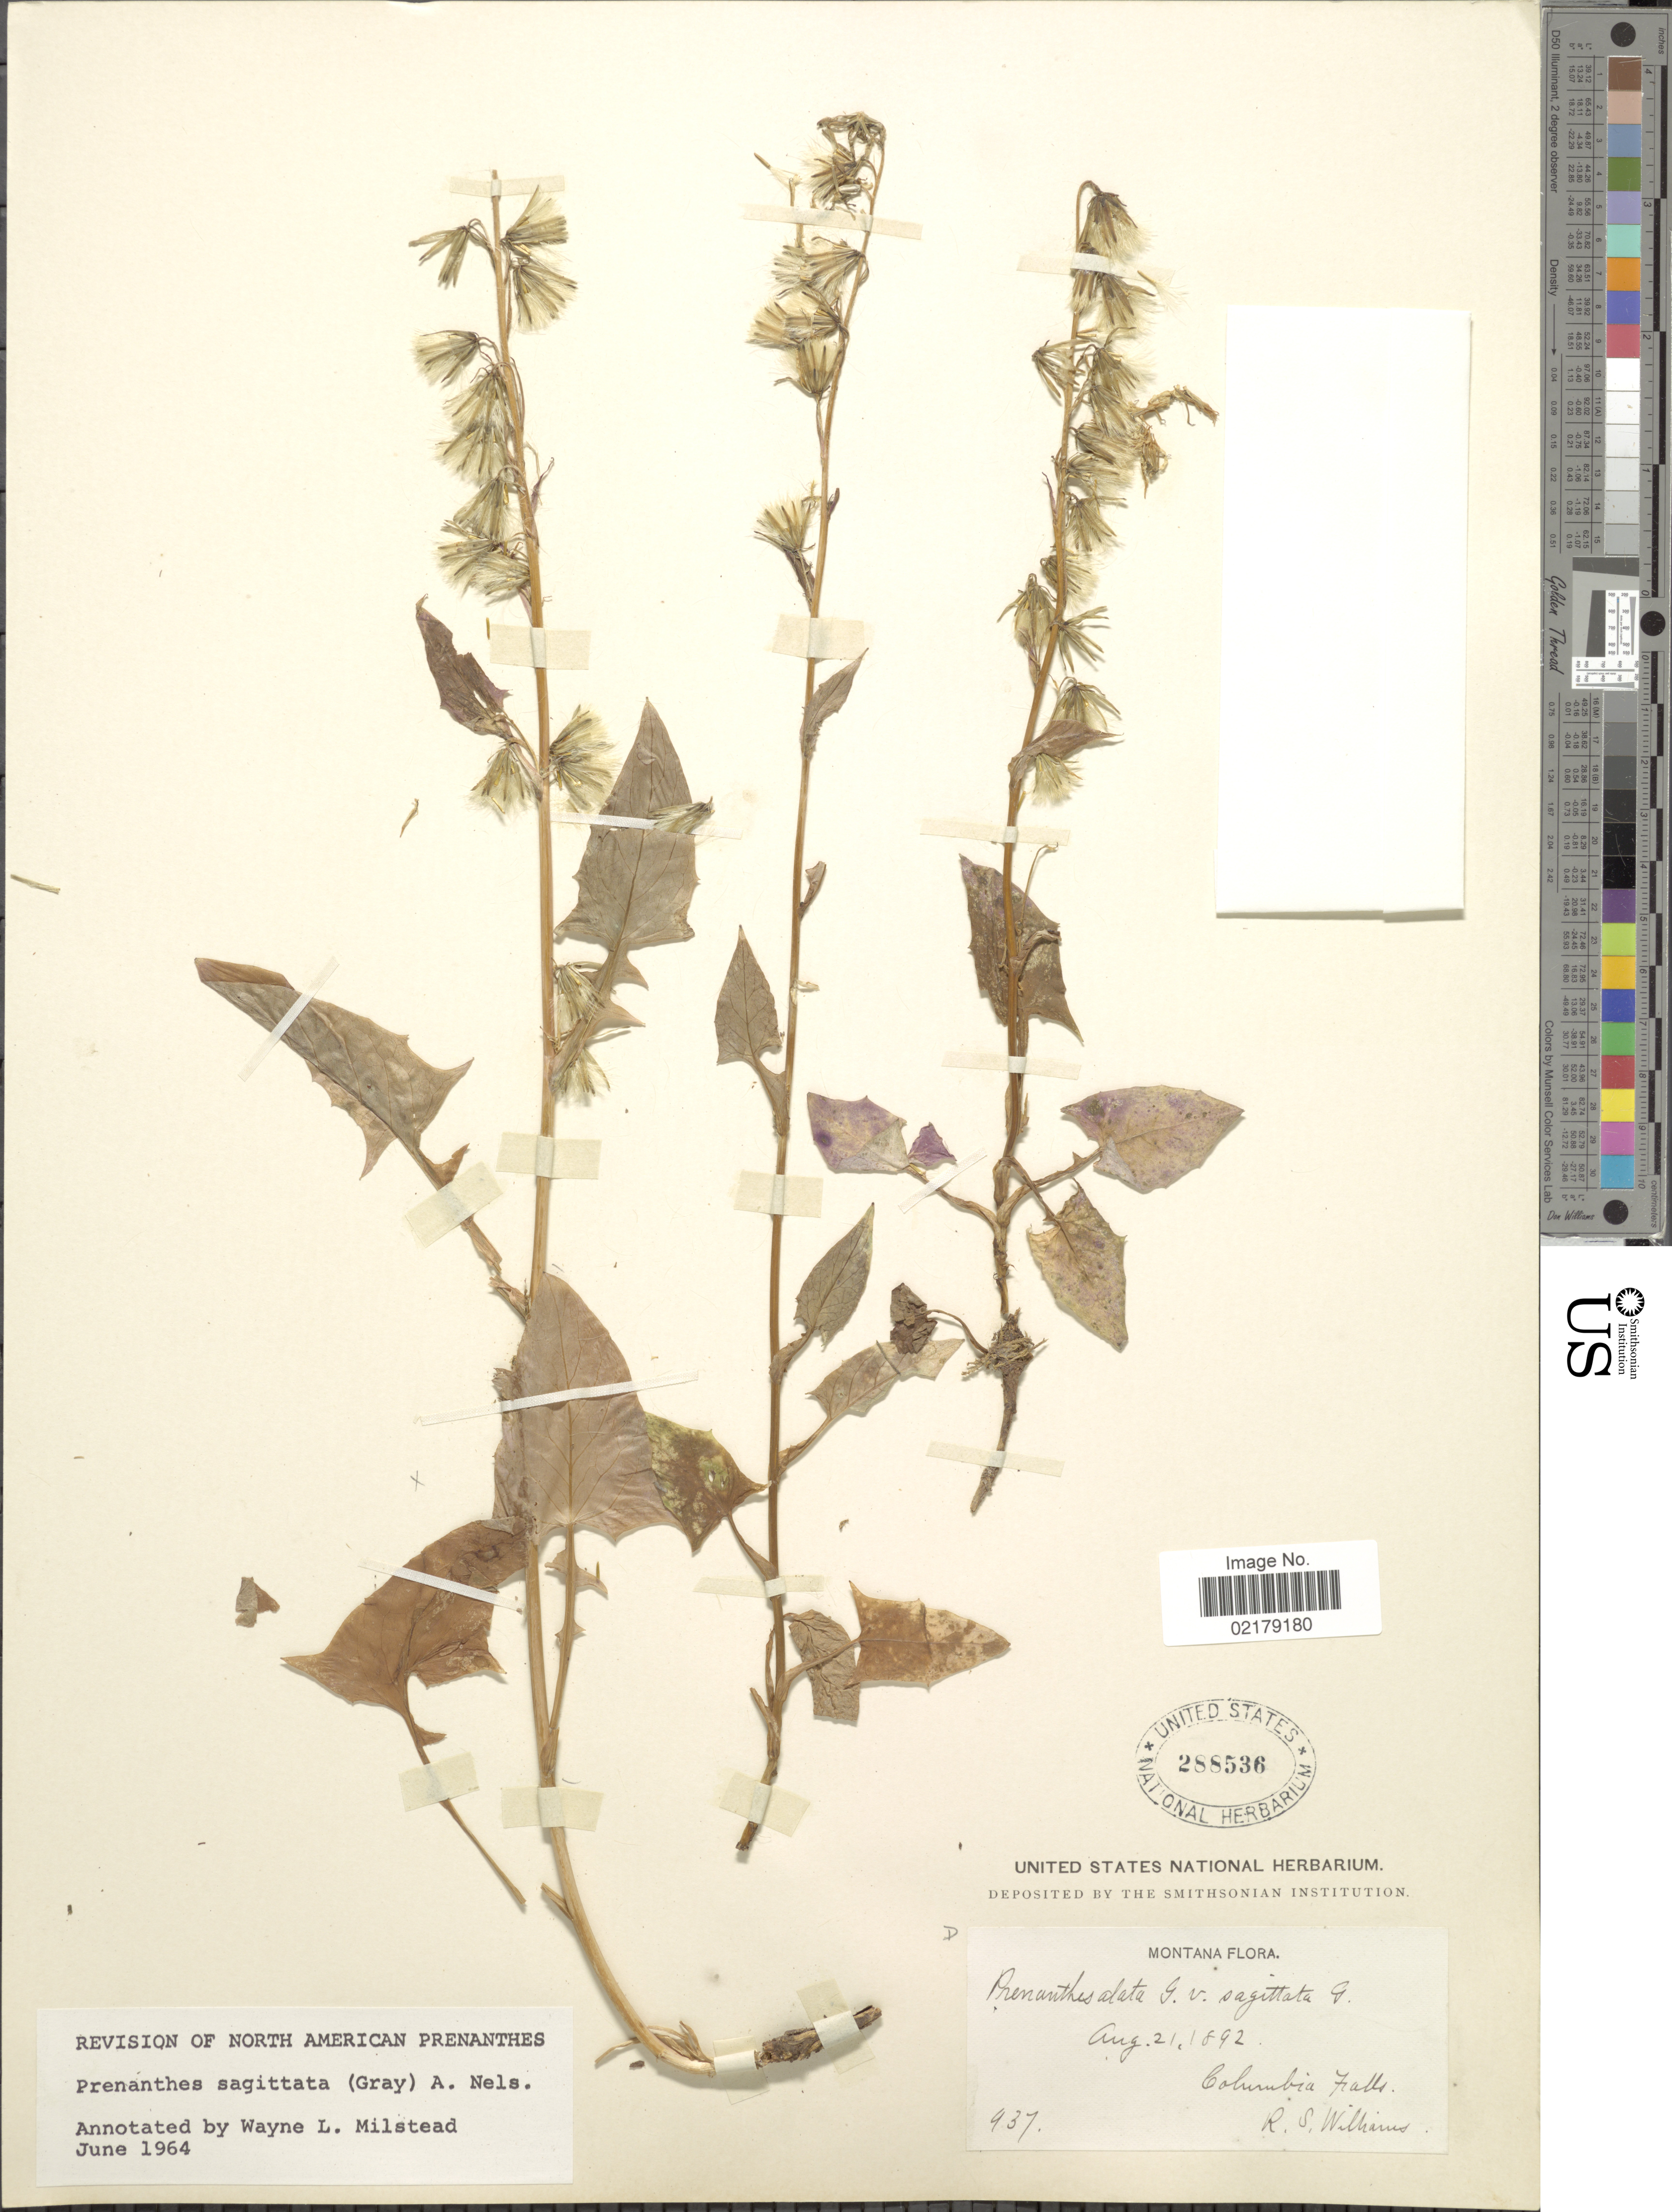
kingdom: Plantae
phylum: Tracheophyta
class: Magnoliopsida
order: Asterales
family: Asteraceae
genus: Nabalus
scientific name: Nabalus sagittatus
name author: (A. Gray) Rydb.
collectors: R. S. Williams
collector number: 937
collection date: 1892-08-21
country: United States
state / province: Montana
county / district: Flathead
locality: Columbia Falls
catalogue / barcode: US 288536